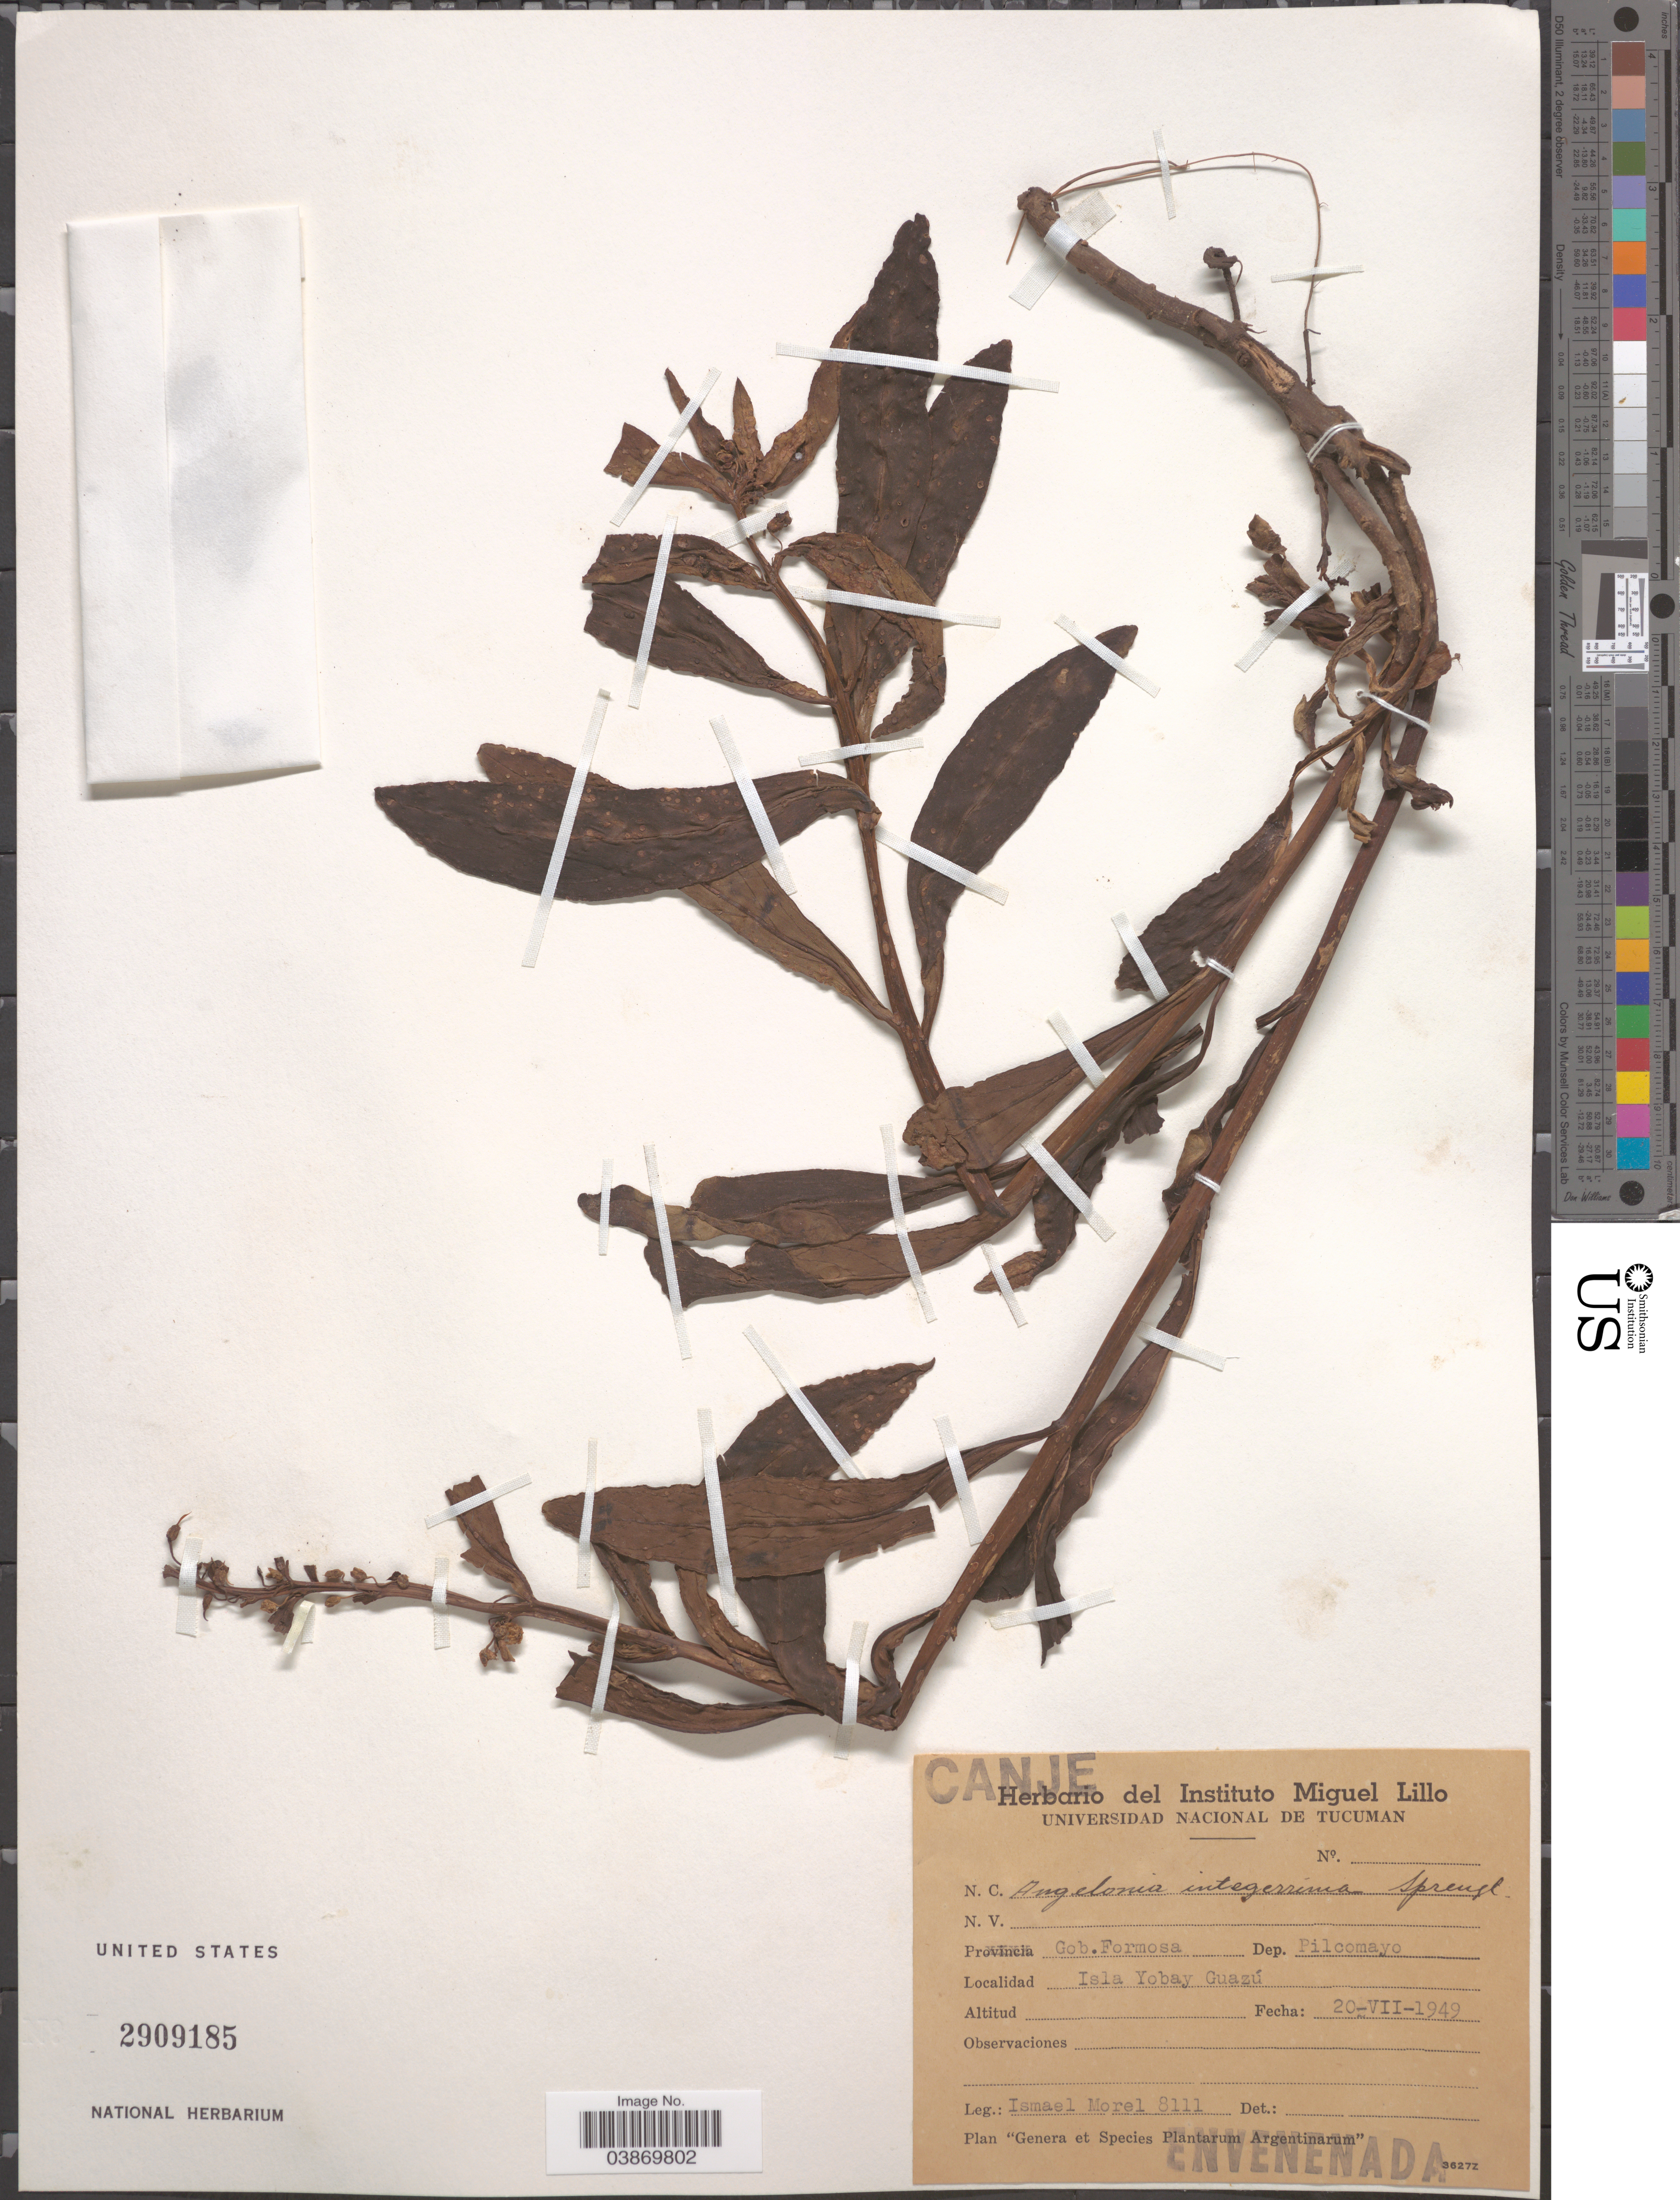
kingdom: Plantae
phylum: Tracheophyta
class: Magnoliopsida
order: Lamiales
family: Plantaginaceae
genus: Angelonia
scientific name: Angelonia integerrima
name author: Spreng.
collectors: I. Morel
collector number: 8111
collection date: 1949-07-20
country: Argentina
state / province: Formosa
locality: Gob. Formosa. Dep. Pilcomayo. Isla Yobay Guazú.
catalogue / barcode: US 2909185